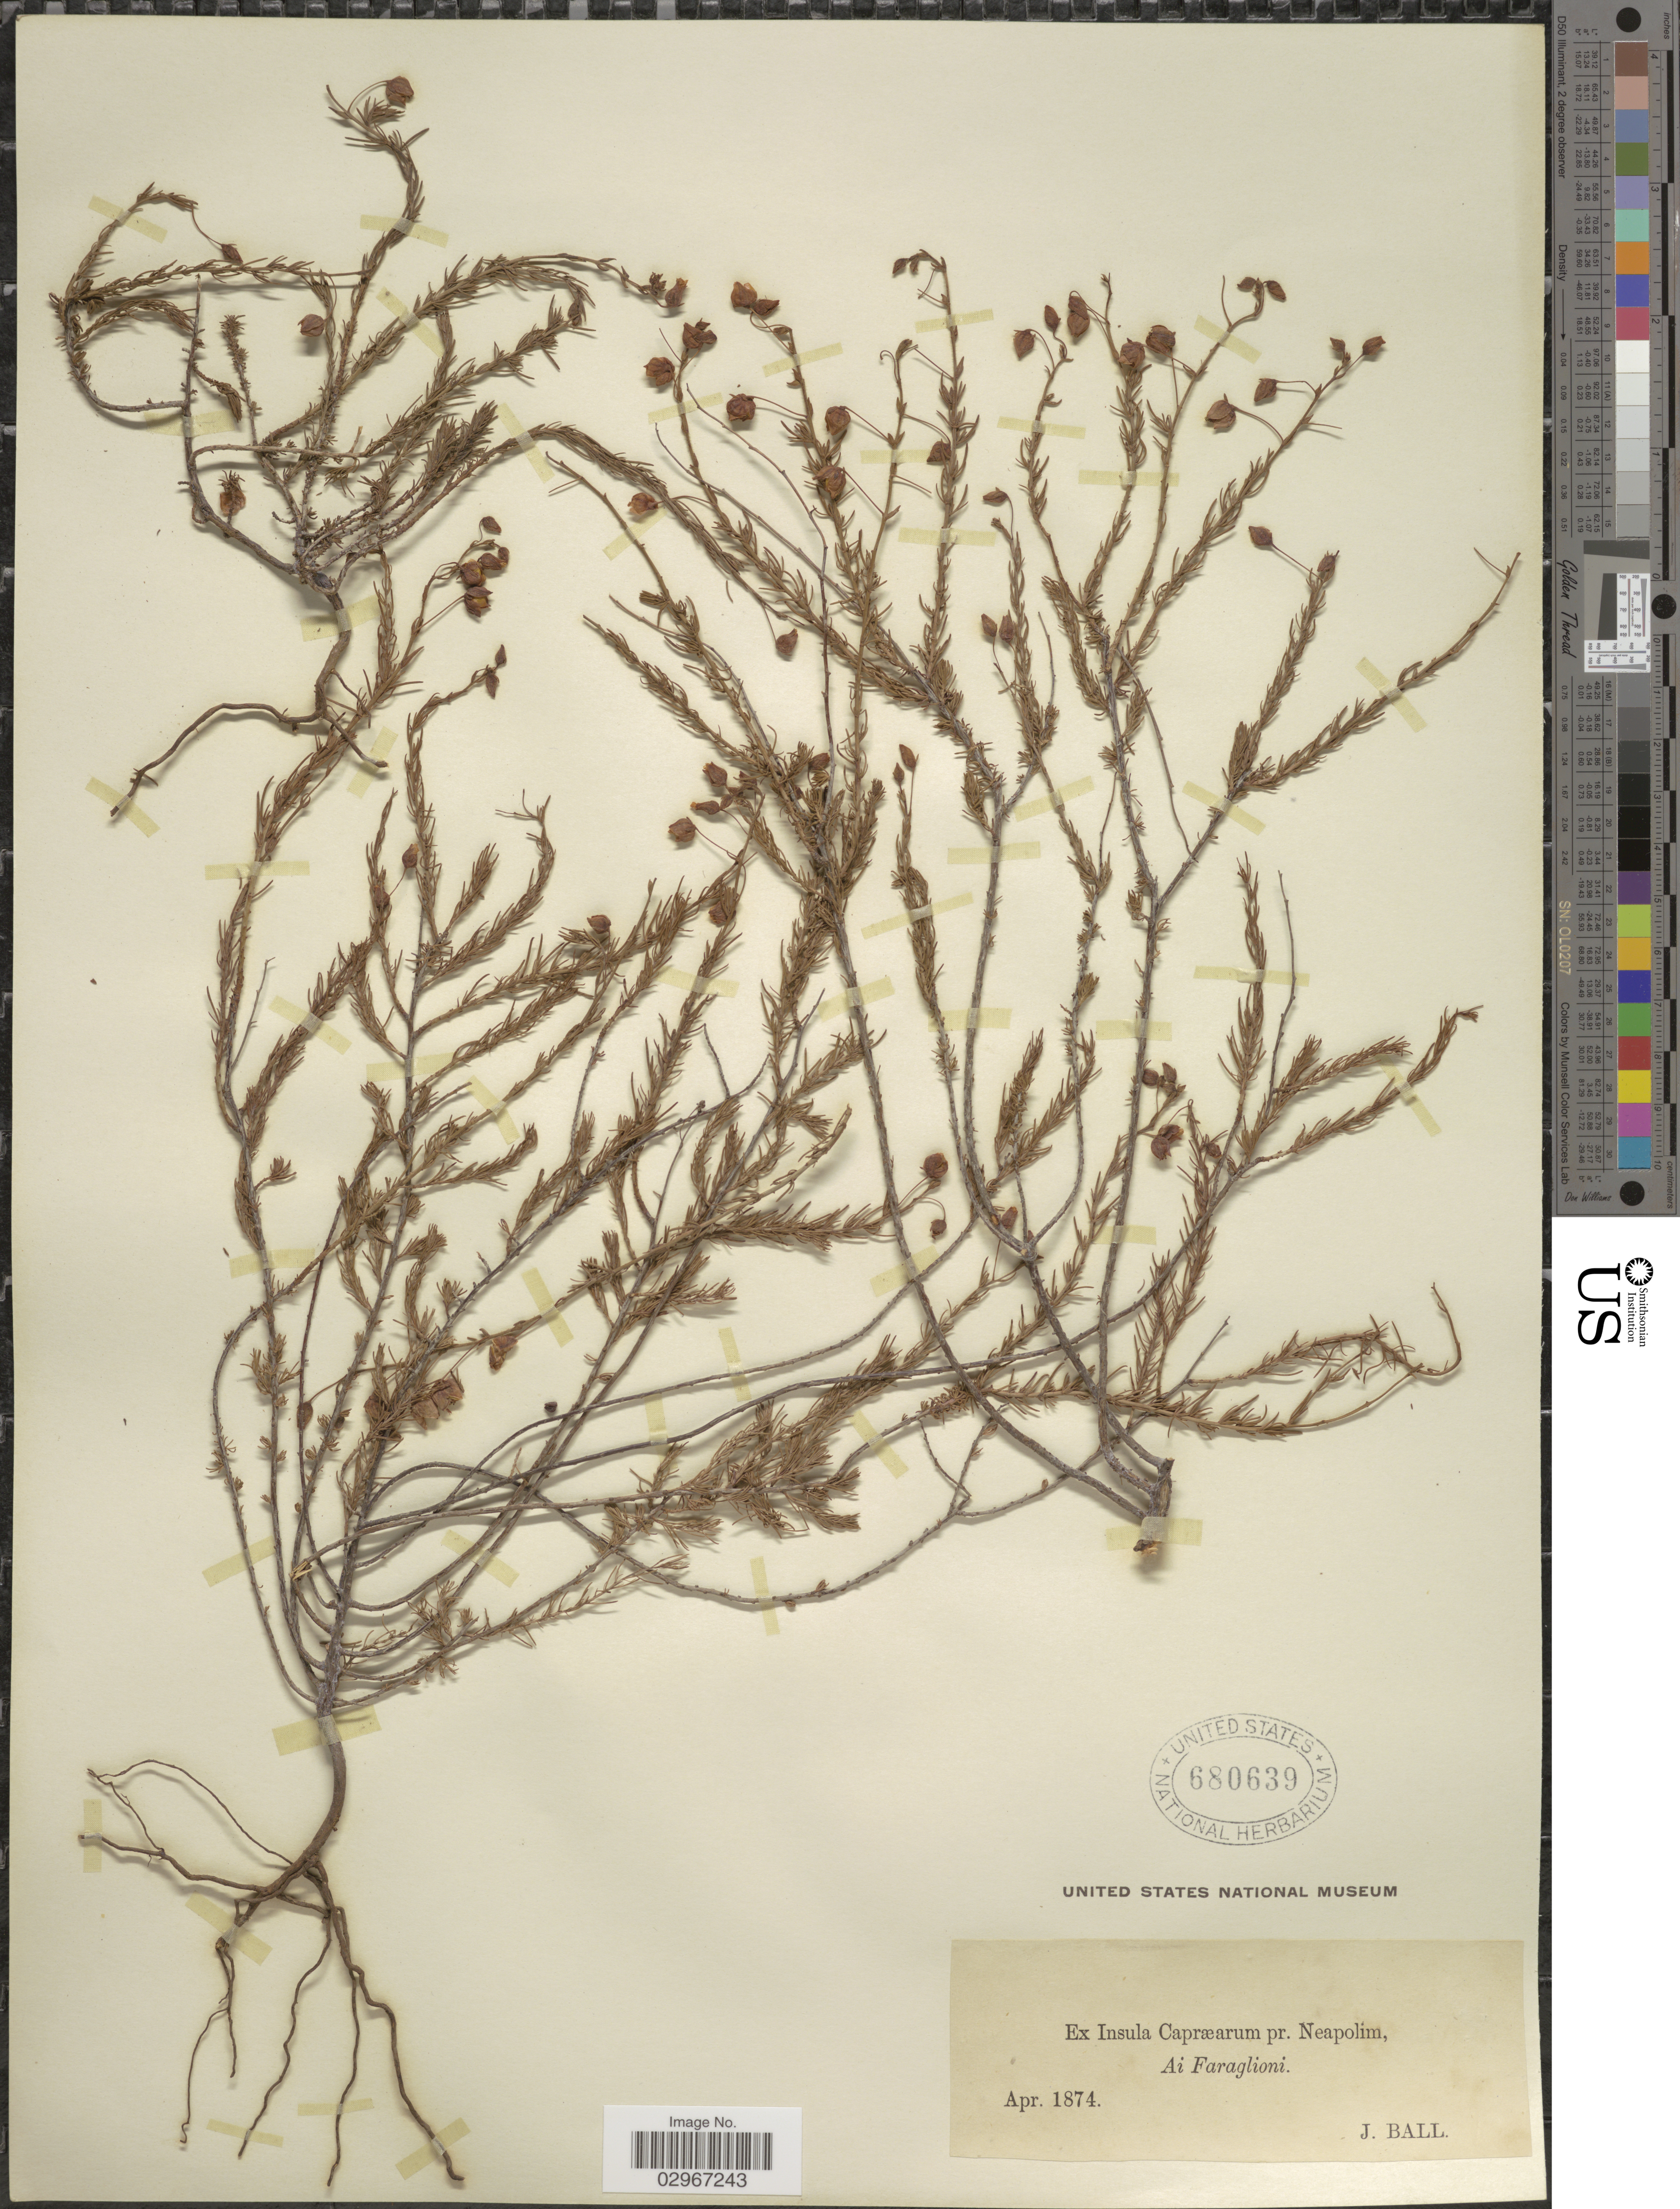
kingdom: Plantae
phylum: Tracheophyta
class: Magnoliopsida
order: Malvales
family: Cistaceae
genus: Helianthemum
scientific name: Helianthemum sp.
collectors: J. Ball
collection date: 1874-04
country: Italy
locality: Ex Insula Capræarum pr. Neapolim, Ai Faraglioni.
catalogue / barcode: US 680639